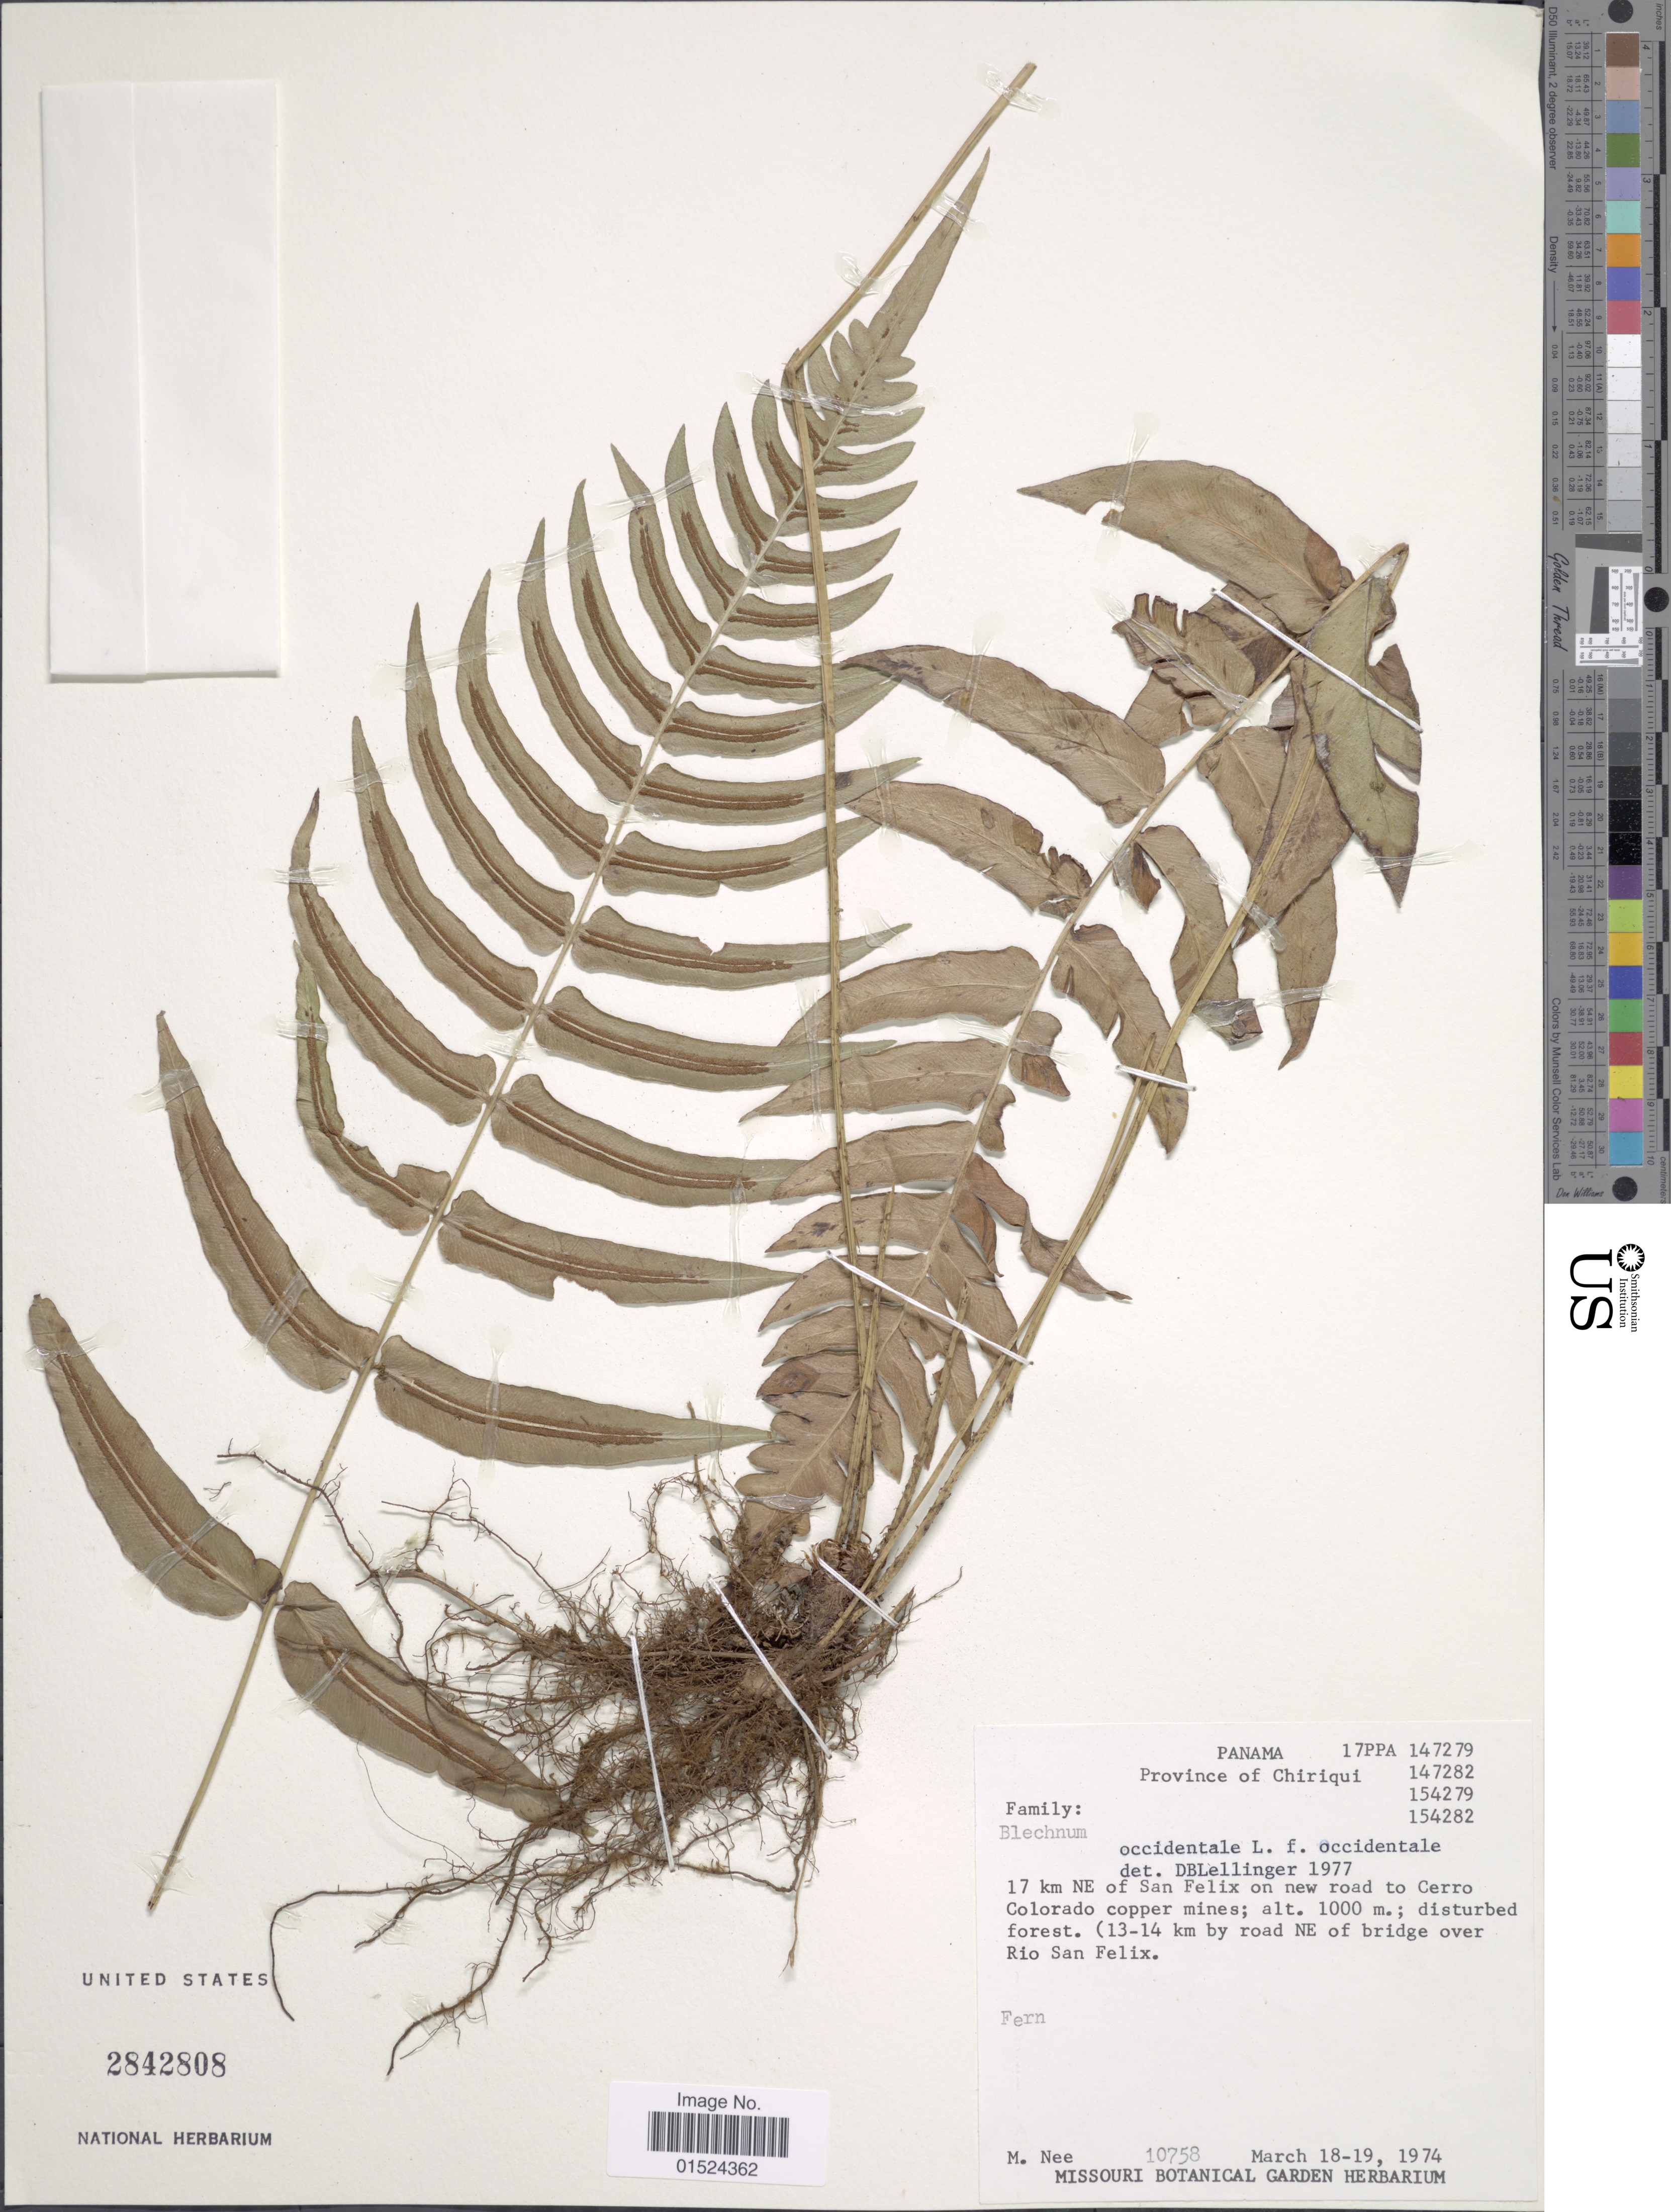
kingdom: Plantae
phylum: Tracheophyta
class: Polypodiopsida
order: Polypodiales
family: Blechnaceae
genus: Blechnum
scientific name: Blechnum occidentale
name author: L.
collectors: M. Nee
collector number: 10758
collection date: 1974-03-18/1974-03-19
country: Panama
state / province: Chiriqui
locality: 17 km NE of San Felix on new road to Cerro Colorado copper mines (13-14 km by road NE of bridge over Rio San Felix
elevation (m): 1000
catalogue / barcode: US 2842808